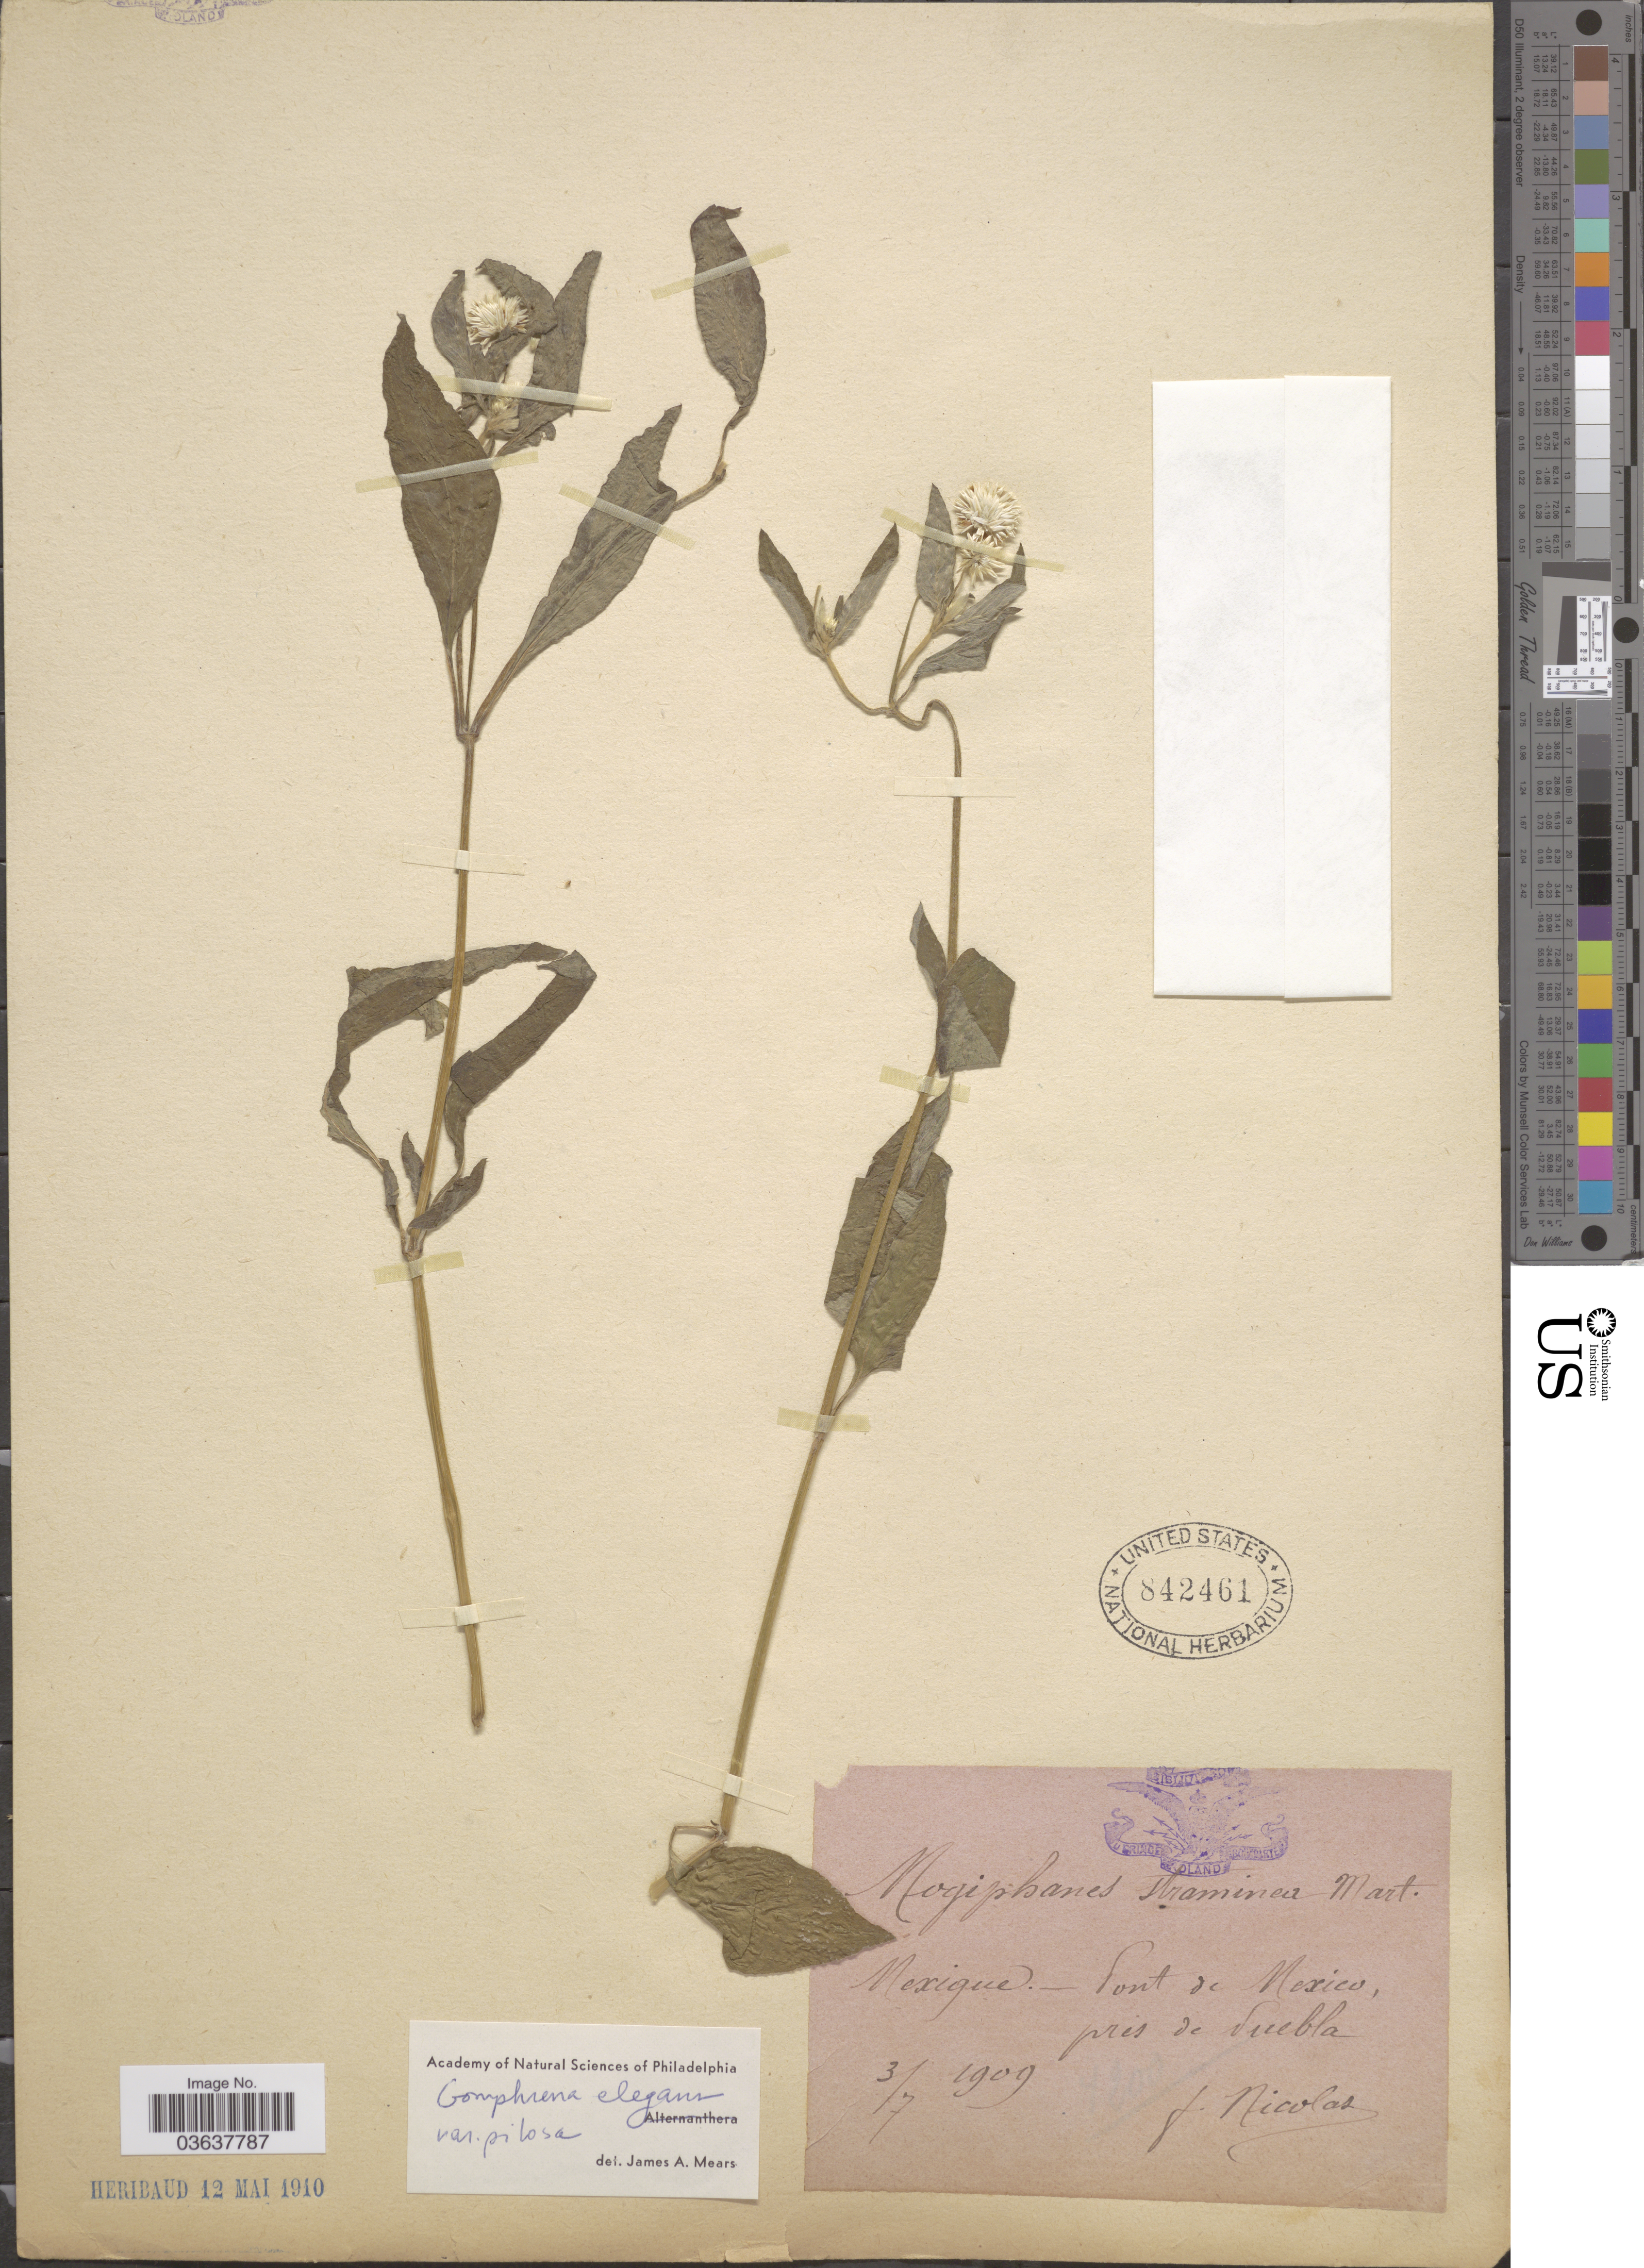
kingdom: Plantae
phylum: Tracheophyta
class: Magnoliopsida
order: Caryophyllales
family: Amaranthaceae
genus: Gomphrena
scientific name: Gomphrena pilosa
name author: (M. Martens & Galeotti) Moq.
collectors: F. Nicolas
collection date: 1909-07-03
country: Mexico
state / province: Puebla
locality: Port de Mexico, pres de Puebla.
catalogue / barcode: US 842461